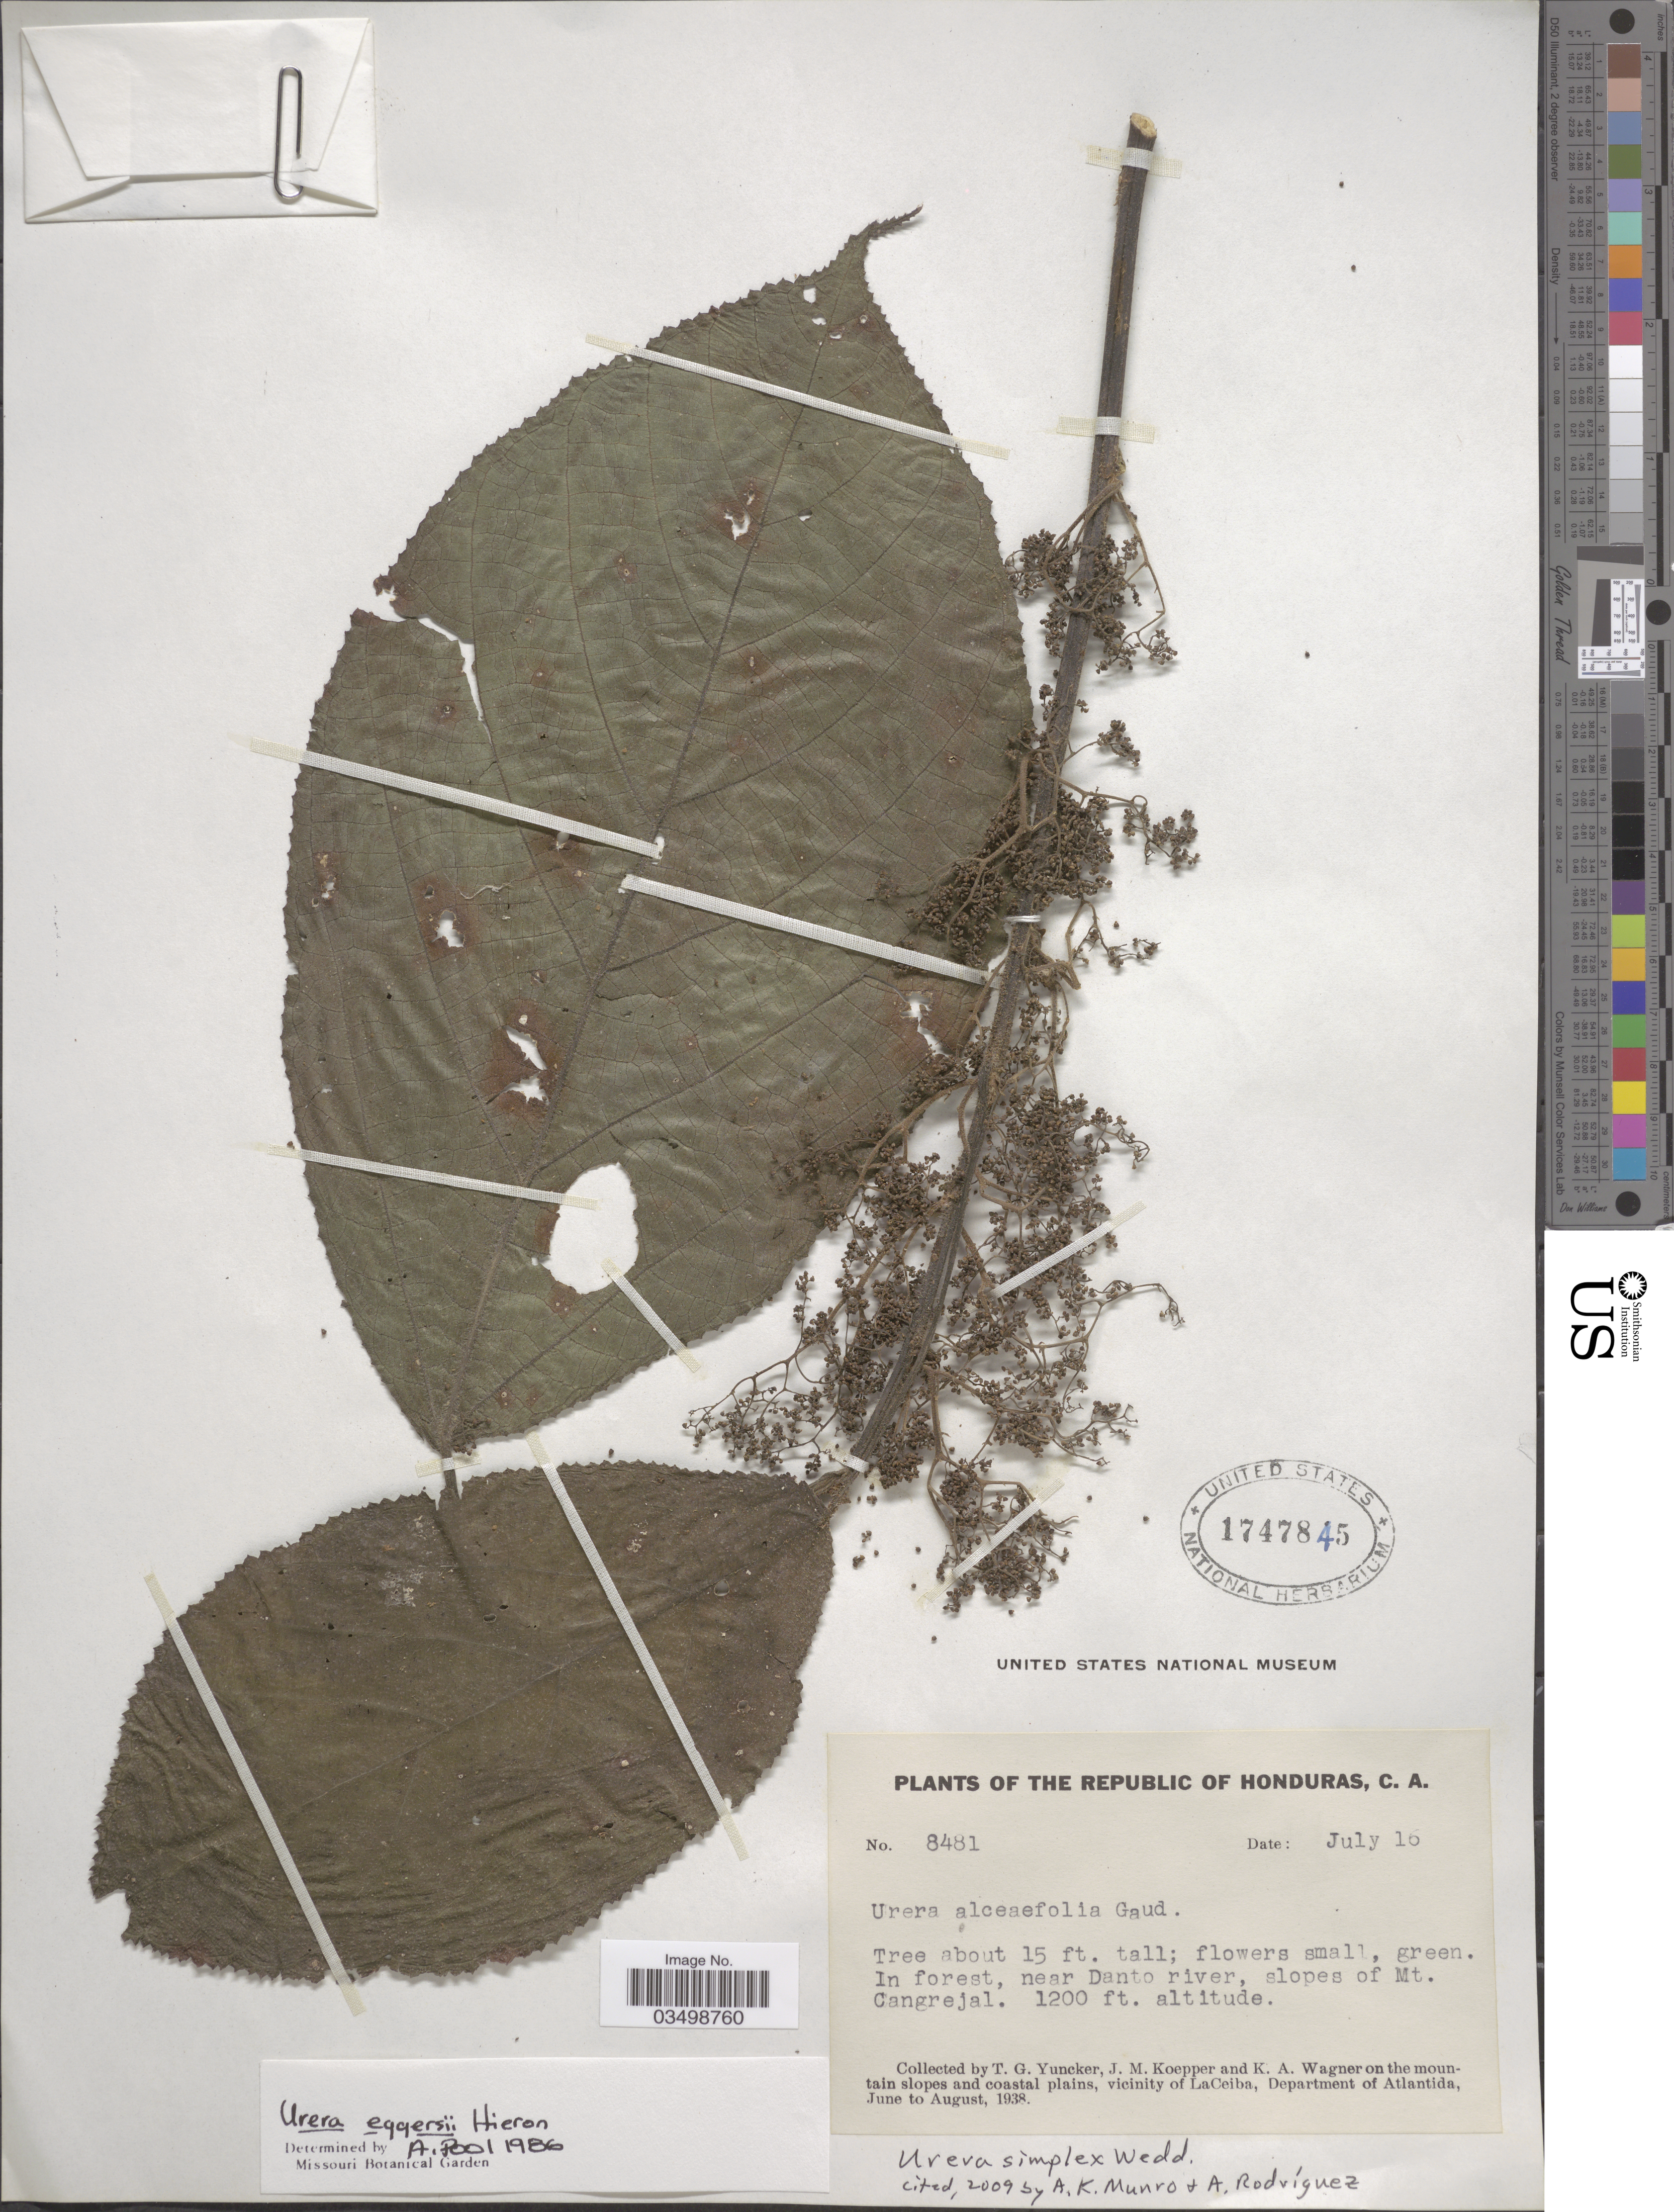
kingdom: Plantae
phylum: Tracheophyta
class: Magnoliopsida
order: Rosales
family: Urticaceae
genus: Urera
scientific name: Urera simplex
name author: Wedd.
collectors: T. G. Yuncker, J. M. Koepper & K. A. Wagner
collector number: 8481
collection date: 1938-07-16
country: Honduras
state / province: Atlantida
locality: Near Danto river, slopes of Mt. Cangrejal. On the mountain slopes and coastal plains, vicinity of LaCeiba, Department of Atlantida.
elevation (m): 366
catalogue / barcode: US 1747845